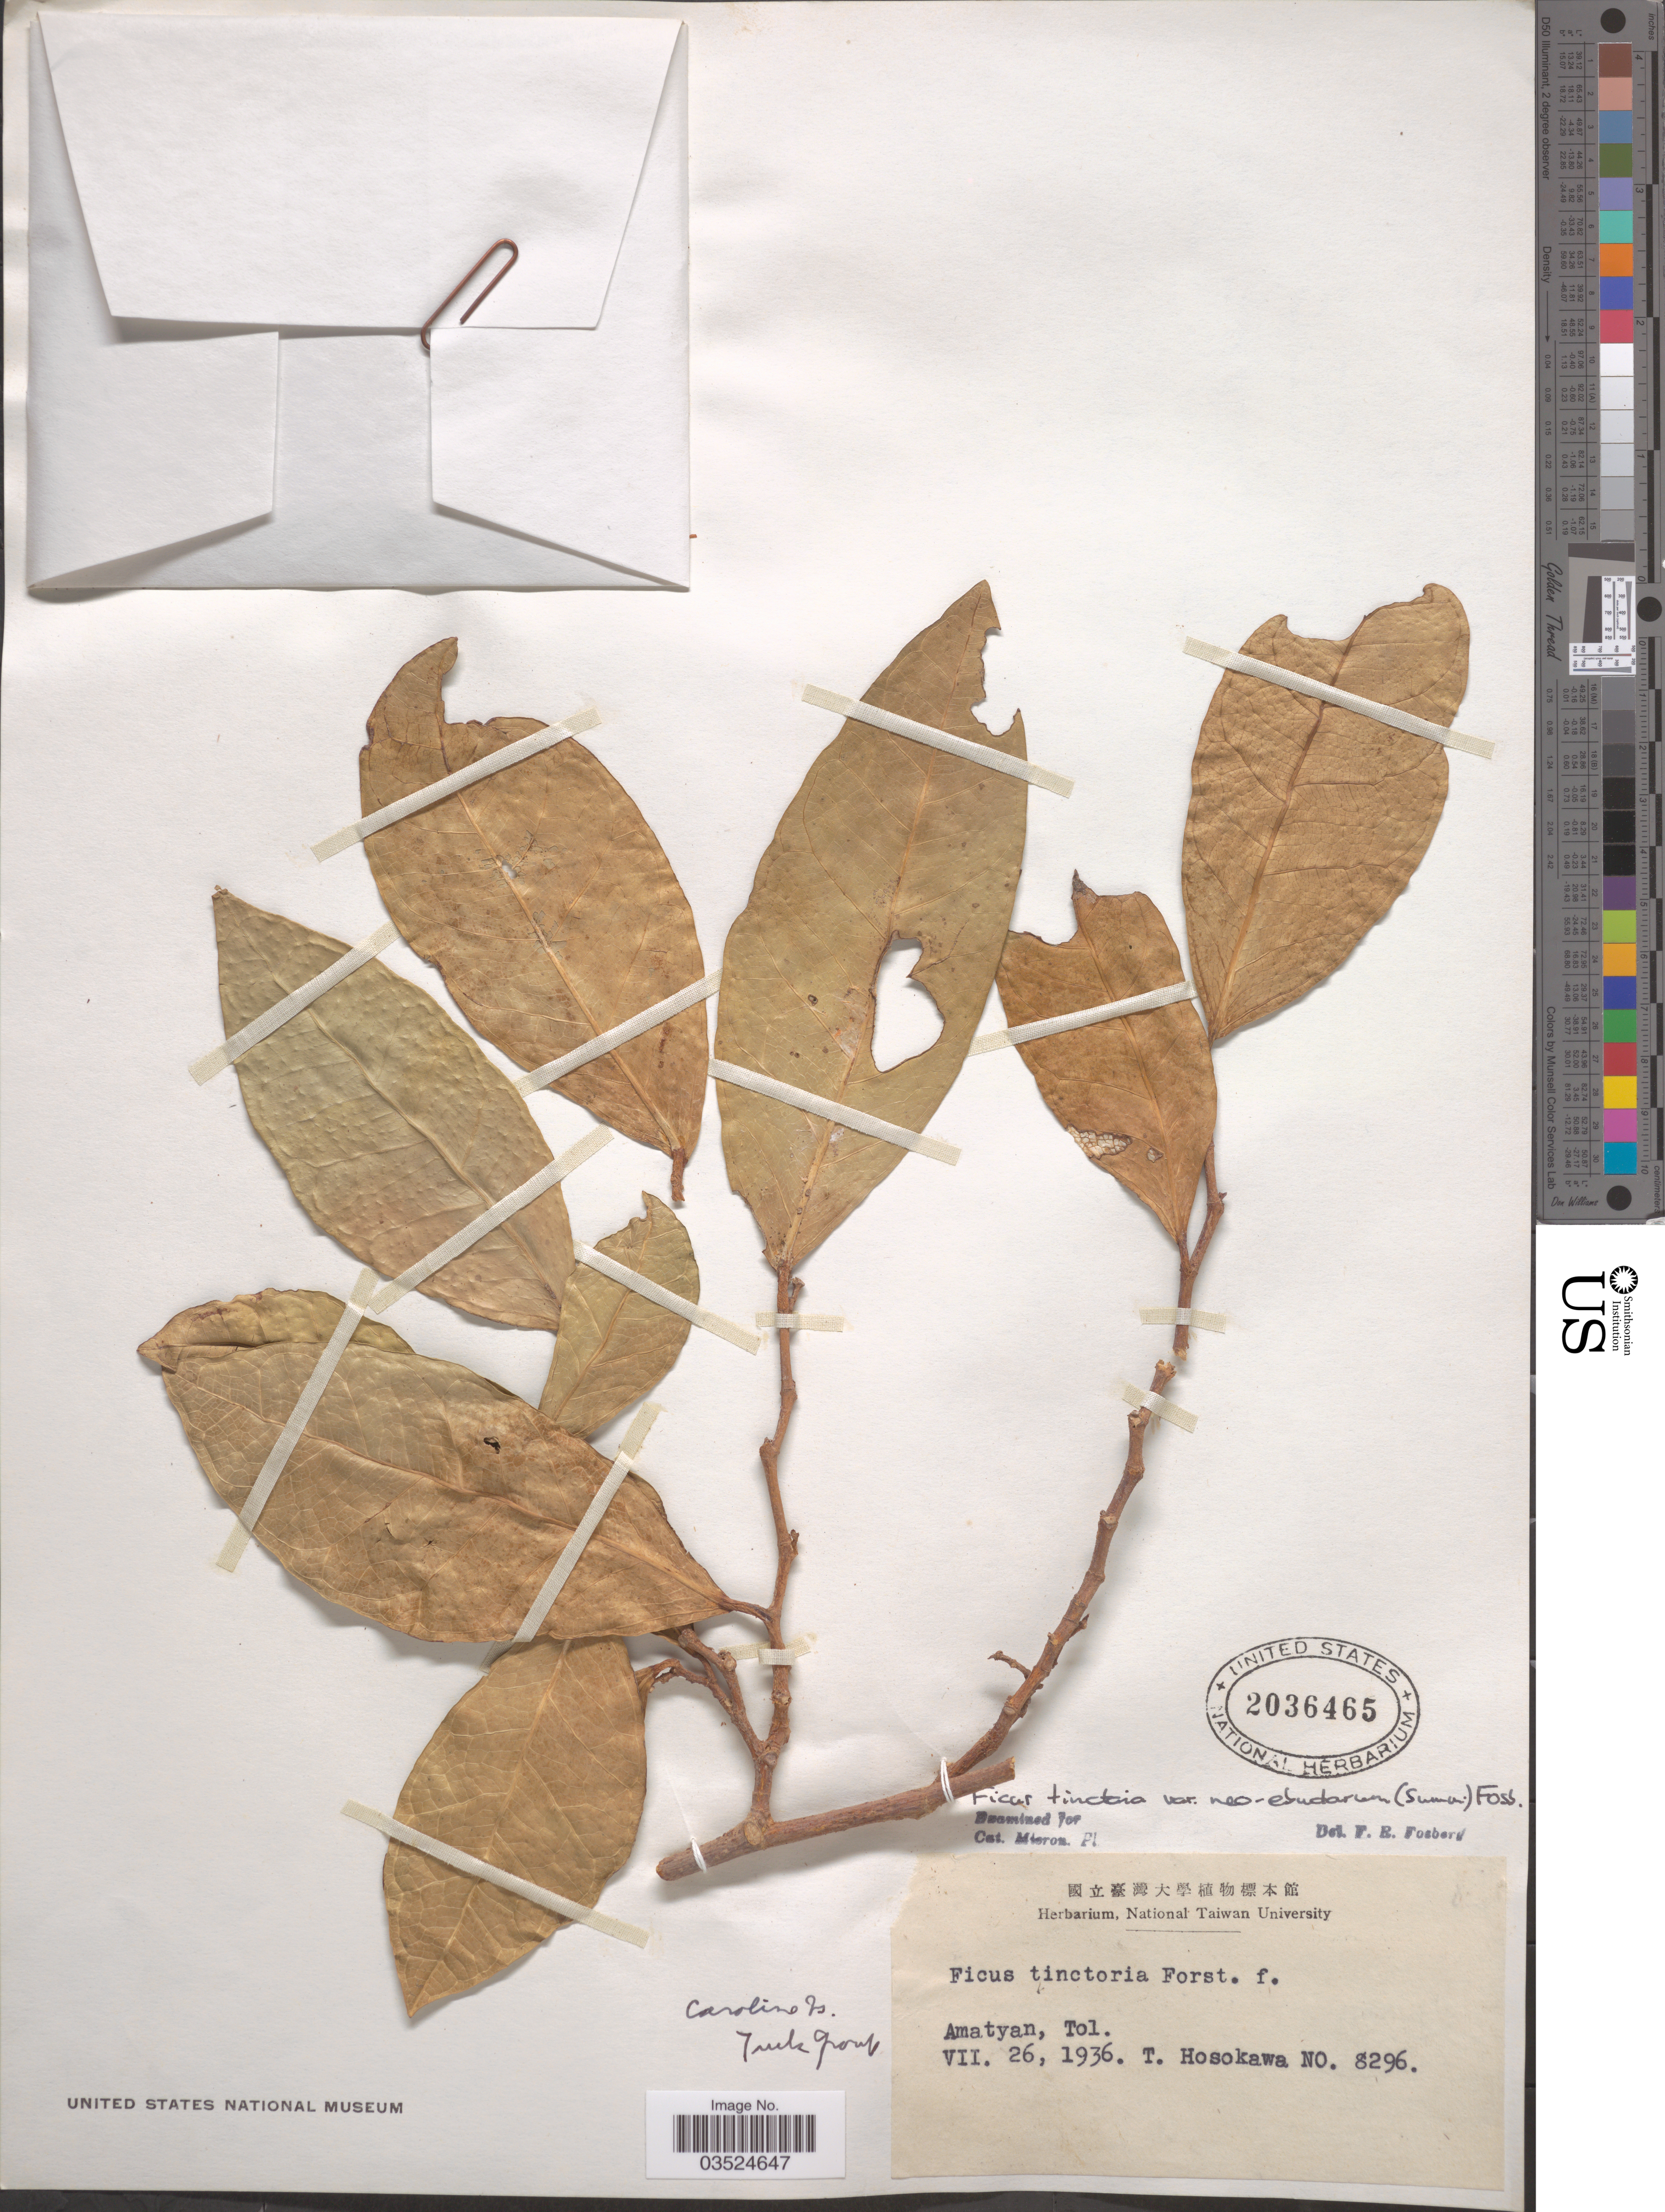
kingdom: Plantae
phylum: Tracheophyta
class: Magnoliopsida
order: Rosales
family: Moraceae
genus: Ficus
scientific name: Ficus tinctoria var. neoebudarum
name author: (Summerh.) Fosberg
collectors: T. Hosokawa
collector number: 8296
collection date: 1936-07-26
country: Micronesia, Federated States of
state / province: Truk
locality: Caroline Is. Truk Group. Amatyan, Tol.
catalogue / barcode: US 2036465